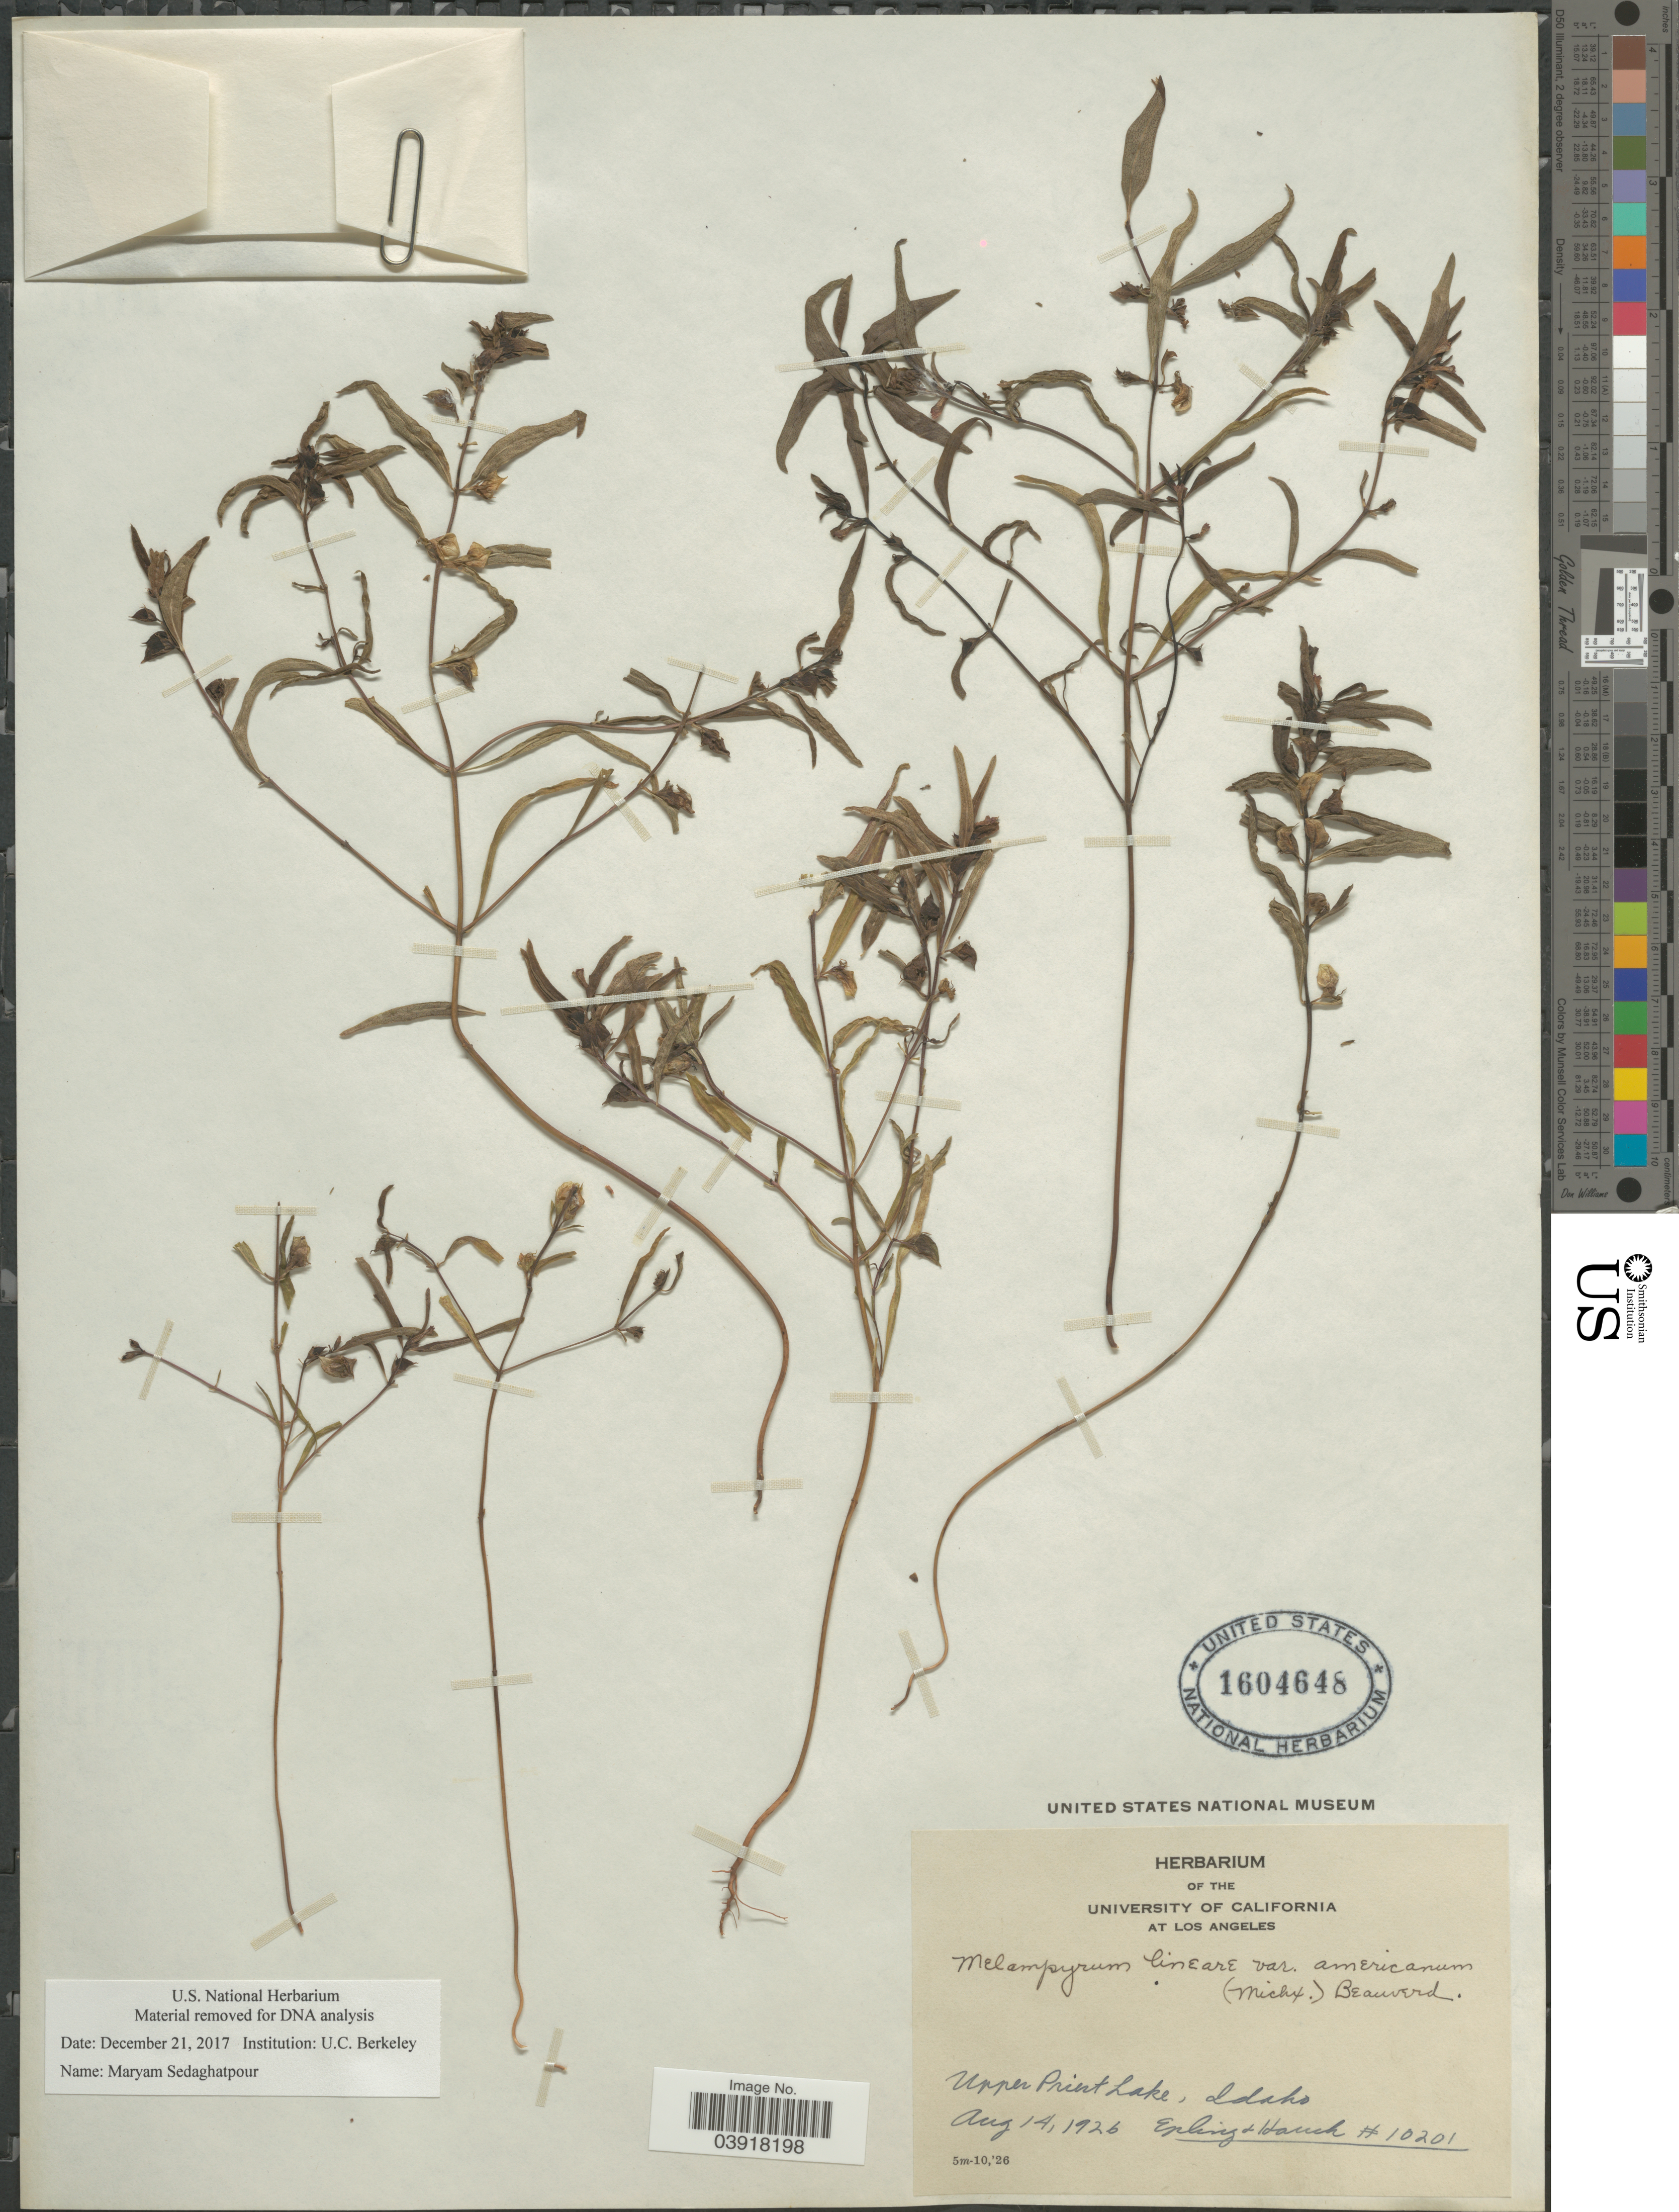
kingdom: Plantae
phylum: Tracheophyta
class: Magnoliopsida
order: Lamiales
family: Orobanchaceae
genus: Melampyrum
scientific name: Melampyrum lineare var. pectinatum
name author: (Pennell) Fernald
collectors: -- Epling & -. Hauch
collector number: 10201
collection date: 1926-08-14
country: United States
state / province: Idaho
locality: Upper Print Lake.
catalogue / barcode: US 1604648